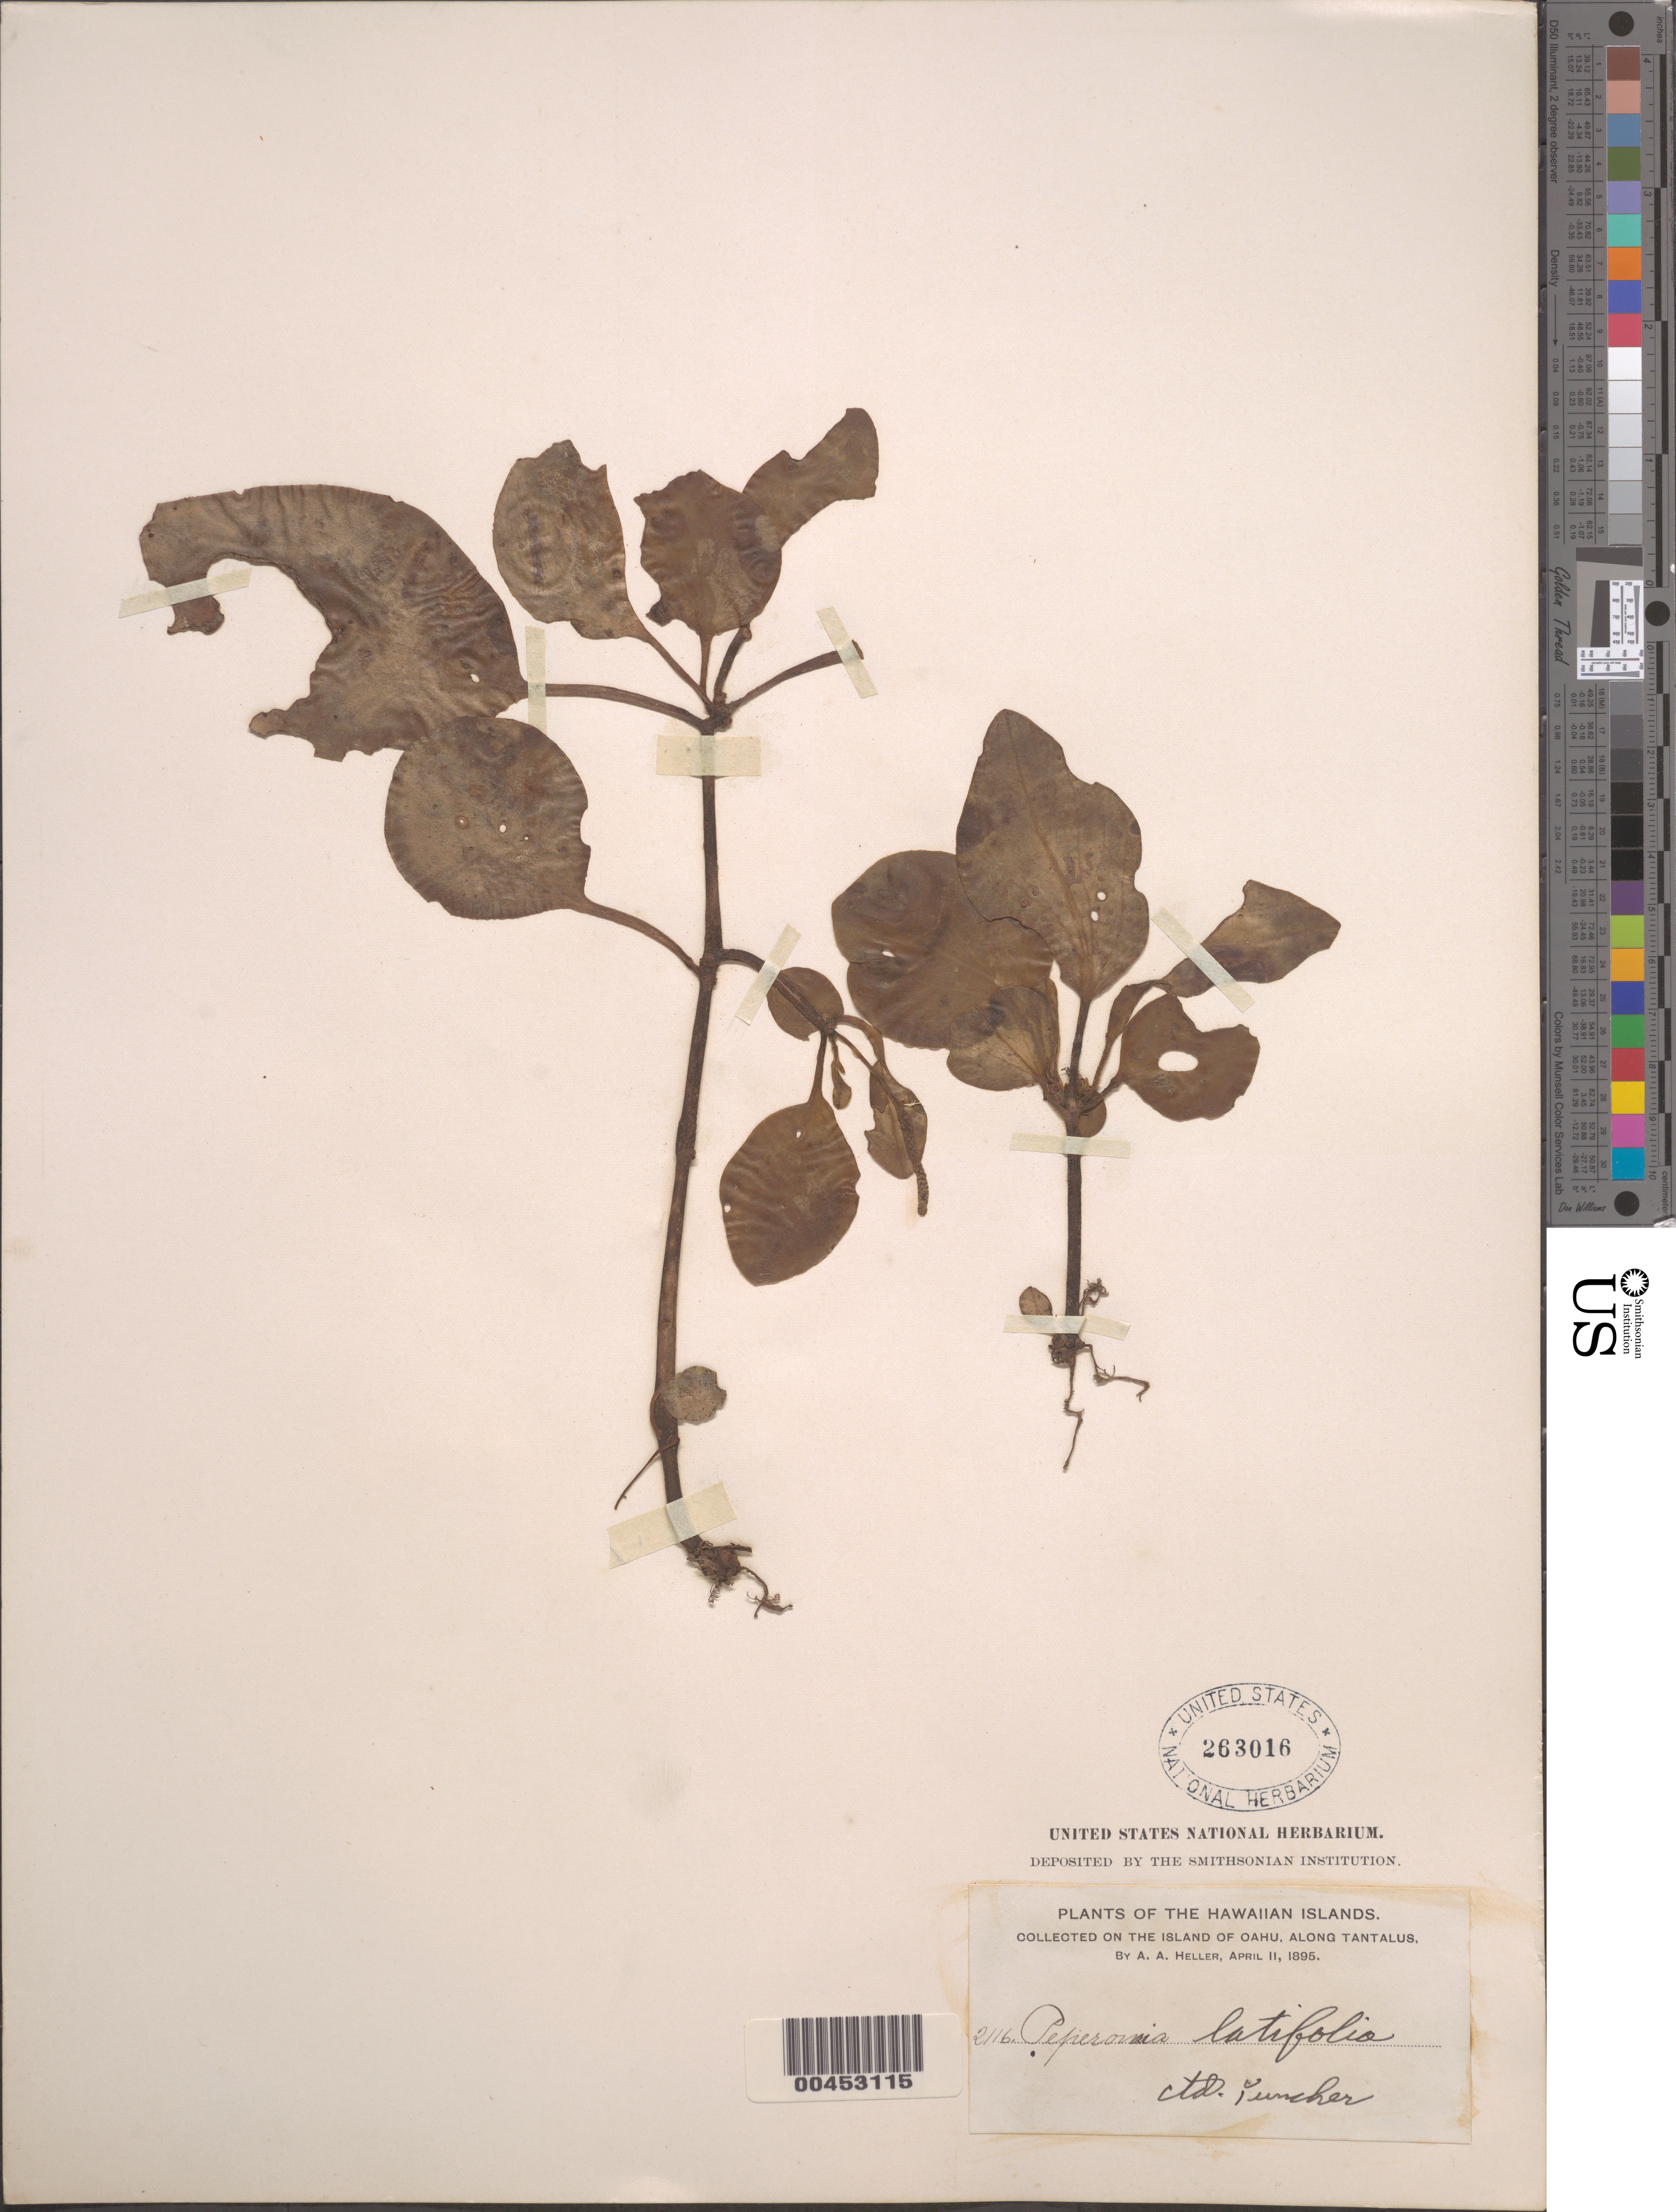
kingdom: Plantae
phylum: Tracheophyta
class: Magnoliopsida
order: Piperales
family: Piperaceae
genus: Peperomia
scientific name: Peperomia latifolia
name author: Miq.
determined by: Yuncker, T. G.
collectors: A. A. Heller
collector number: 2116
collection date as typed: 11 Apr 1895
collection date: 1895-04-11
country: United States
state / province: Hawaii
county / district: Honolulu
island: Oahu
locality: Along Tantalus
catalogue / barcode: US 263016